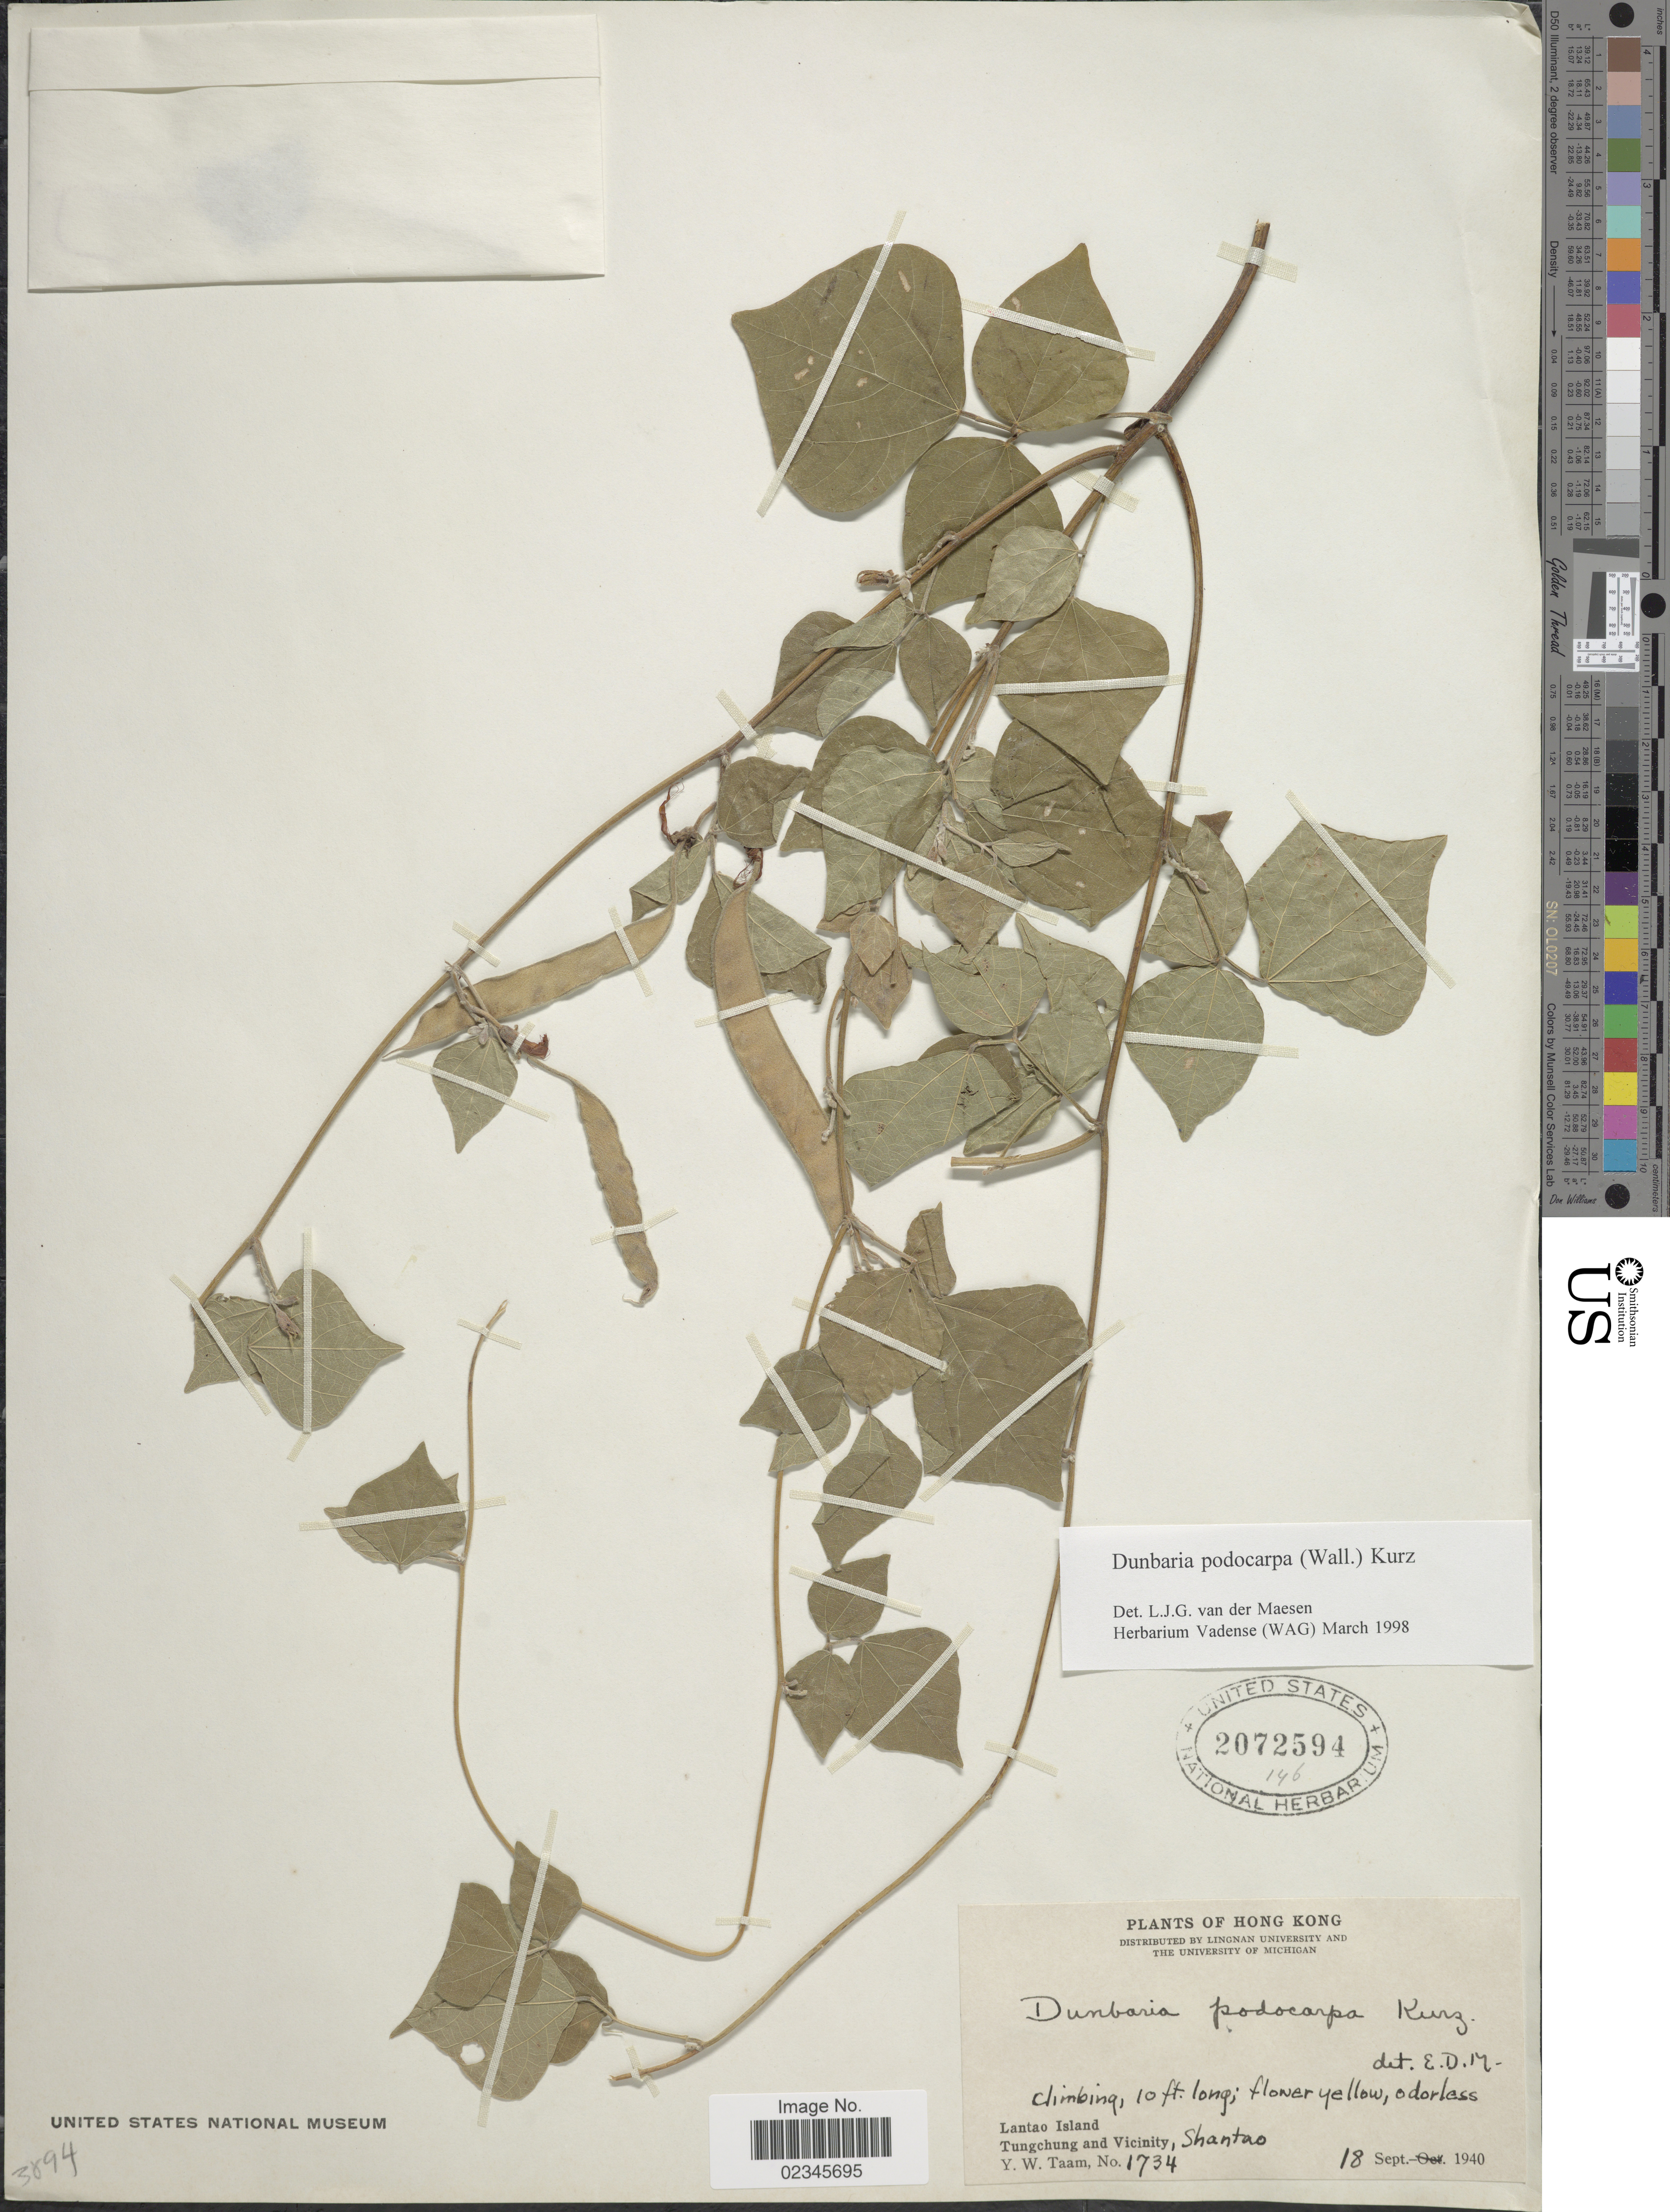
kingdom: Plantae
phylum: Tracheophyta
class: Magnoliopsida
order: Fabales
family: Fabaceae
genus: Dunbaria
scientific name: Dunbaria podocarpa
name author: Kurz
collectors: Y. W. Taam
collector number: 1734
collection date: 1940-09-18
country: China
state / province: Hong Kong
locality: Lantao Island, Tungchung and Vicinity, Shantao.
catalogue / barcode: US 2072594